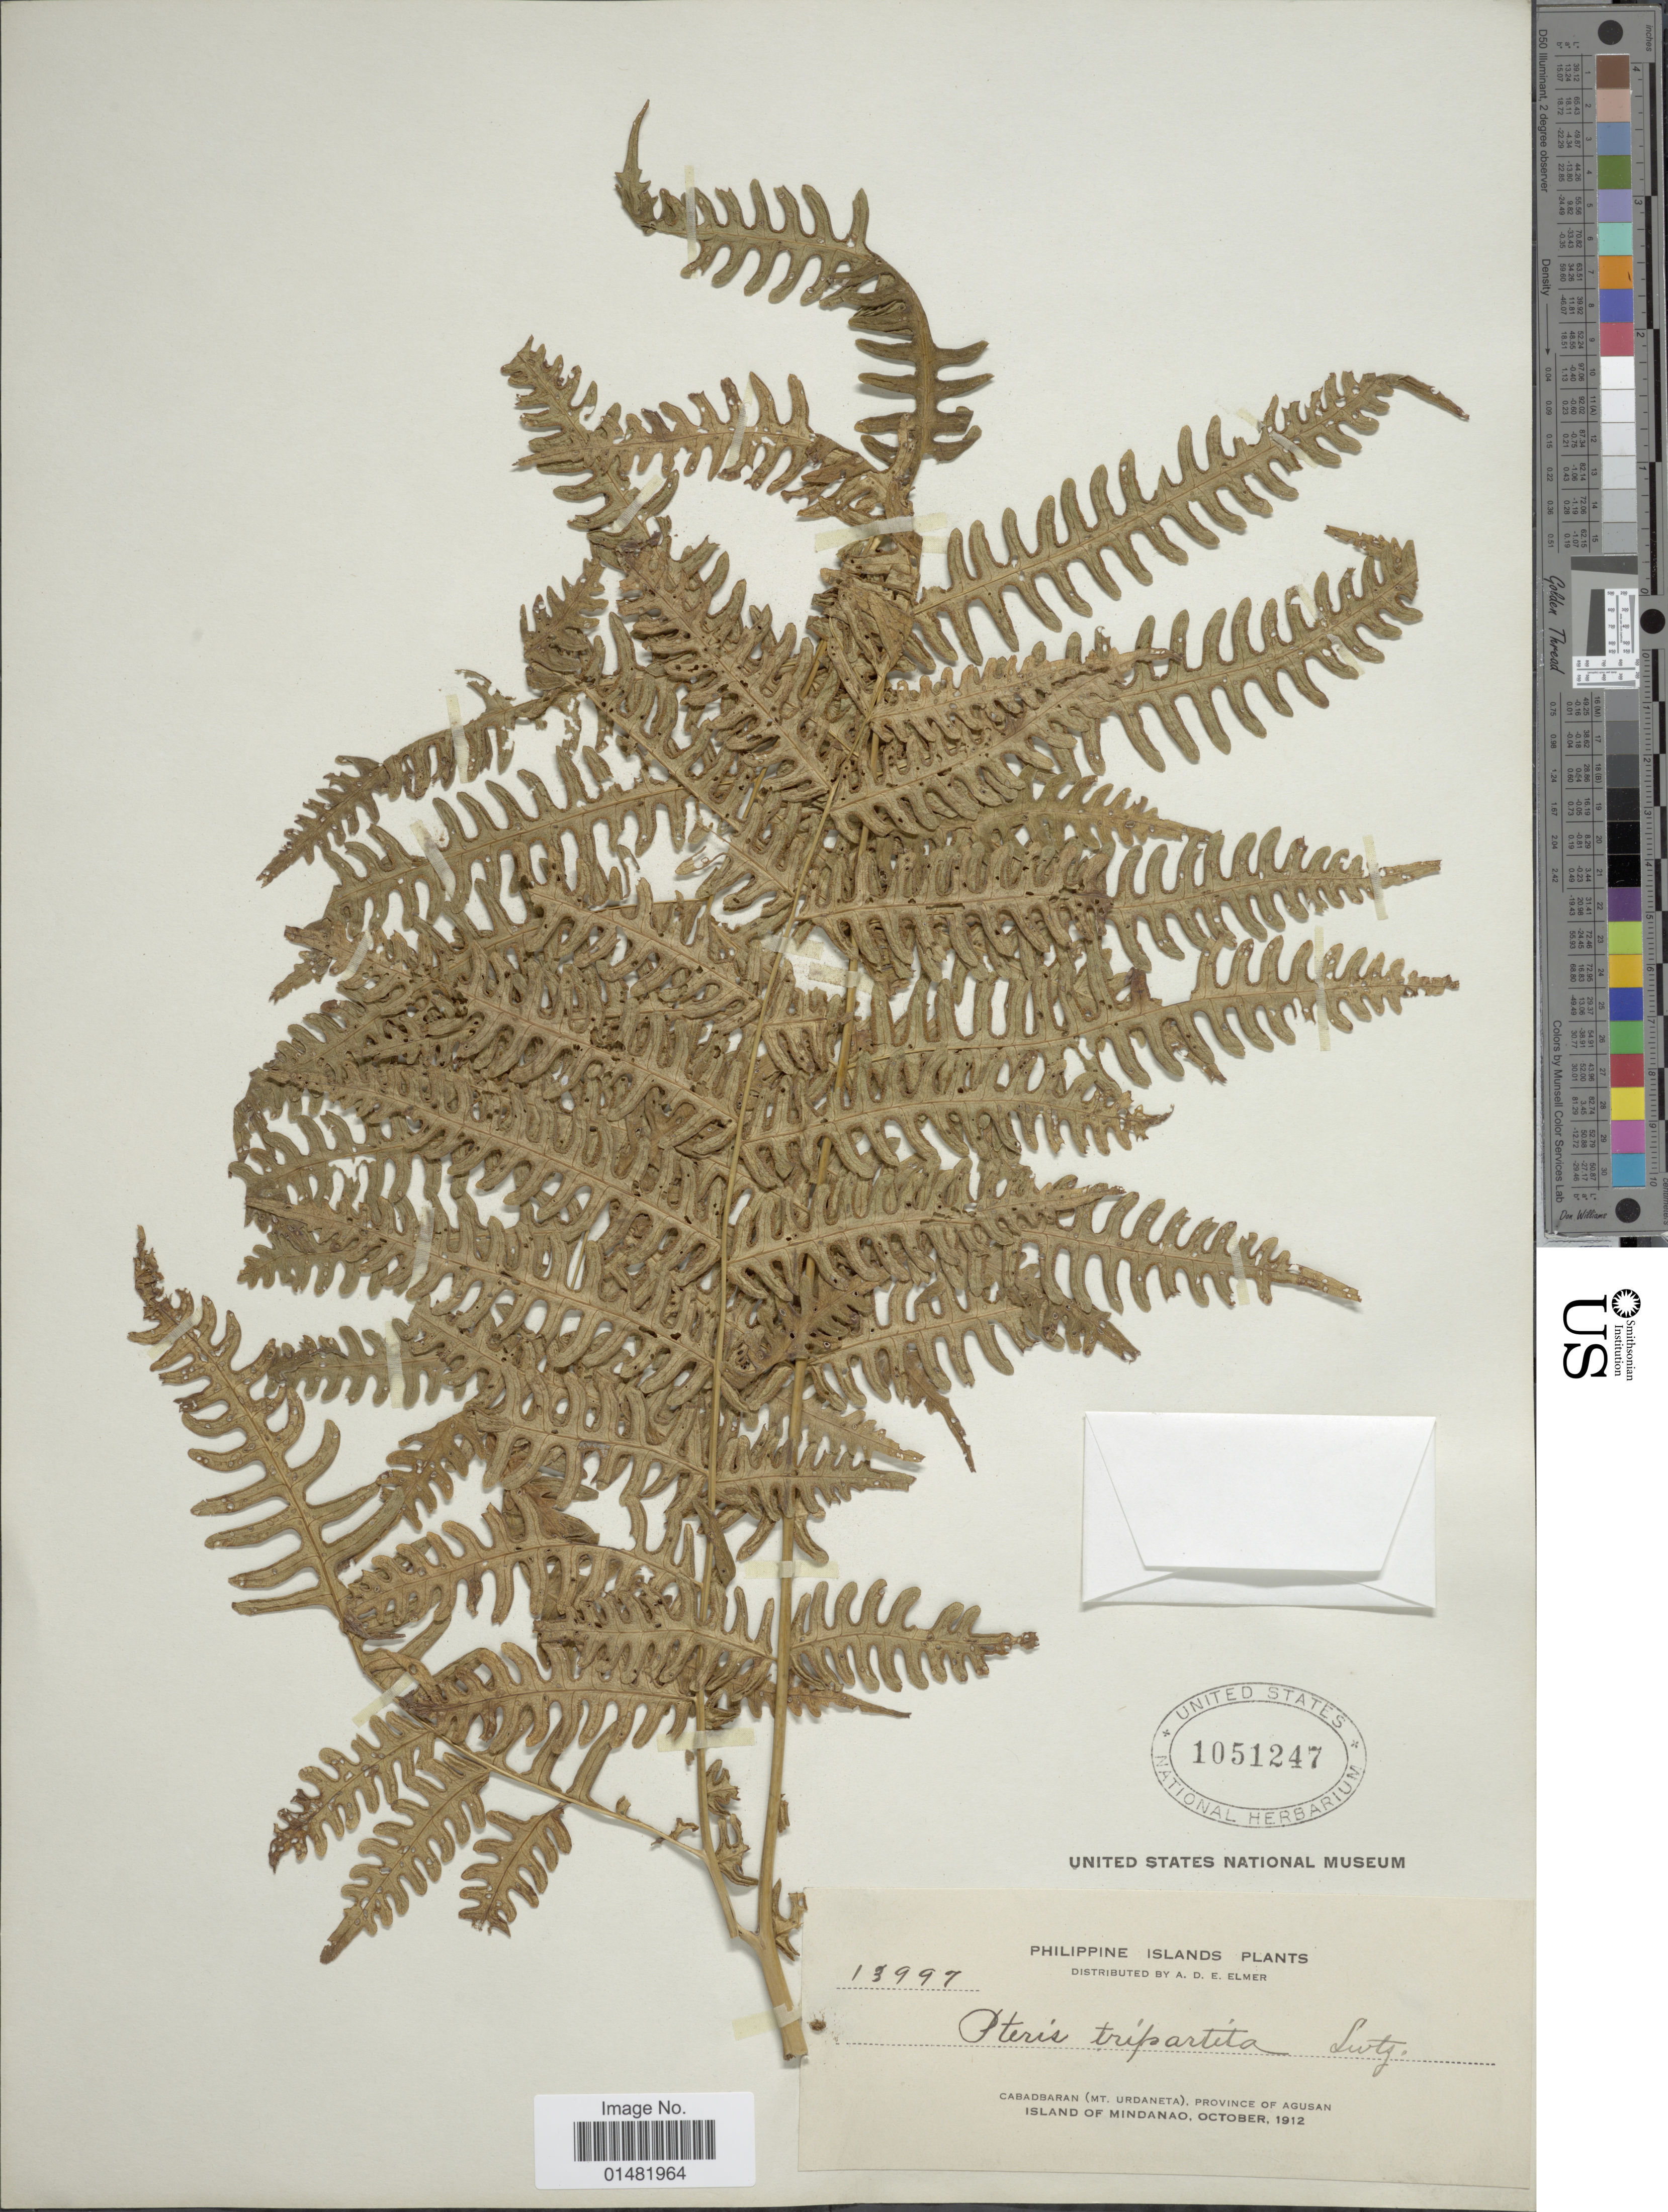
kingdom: Plantae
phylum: Tracheophyta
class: Polypodiopsida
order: Polypodiales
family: Pteridaceae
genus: Pteris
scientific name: Pteris tripartita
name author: Sw.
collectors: A. D. E. Elmer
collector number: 13997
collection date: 1912-10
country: Philippines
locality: Philippine Islands Plants, Cabadbaran (Mt. Urdaneta), Province of Agusan, Island of Mindanao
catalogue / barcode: US 1051247